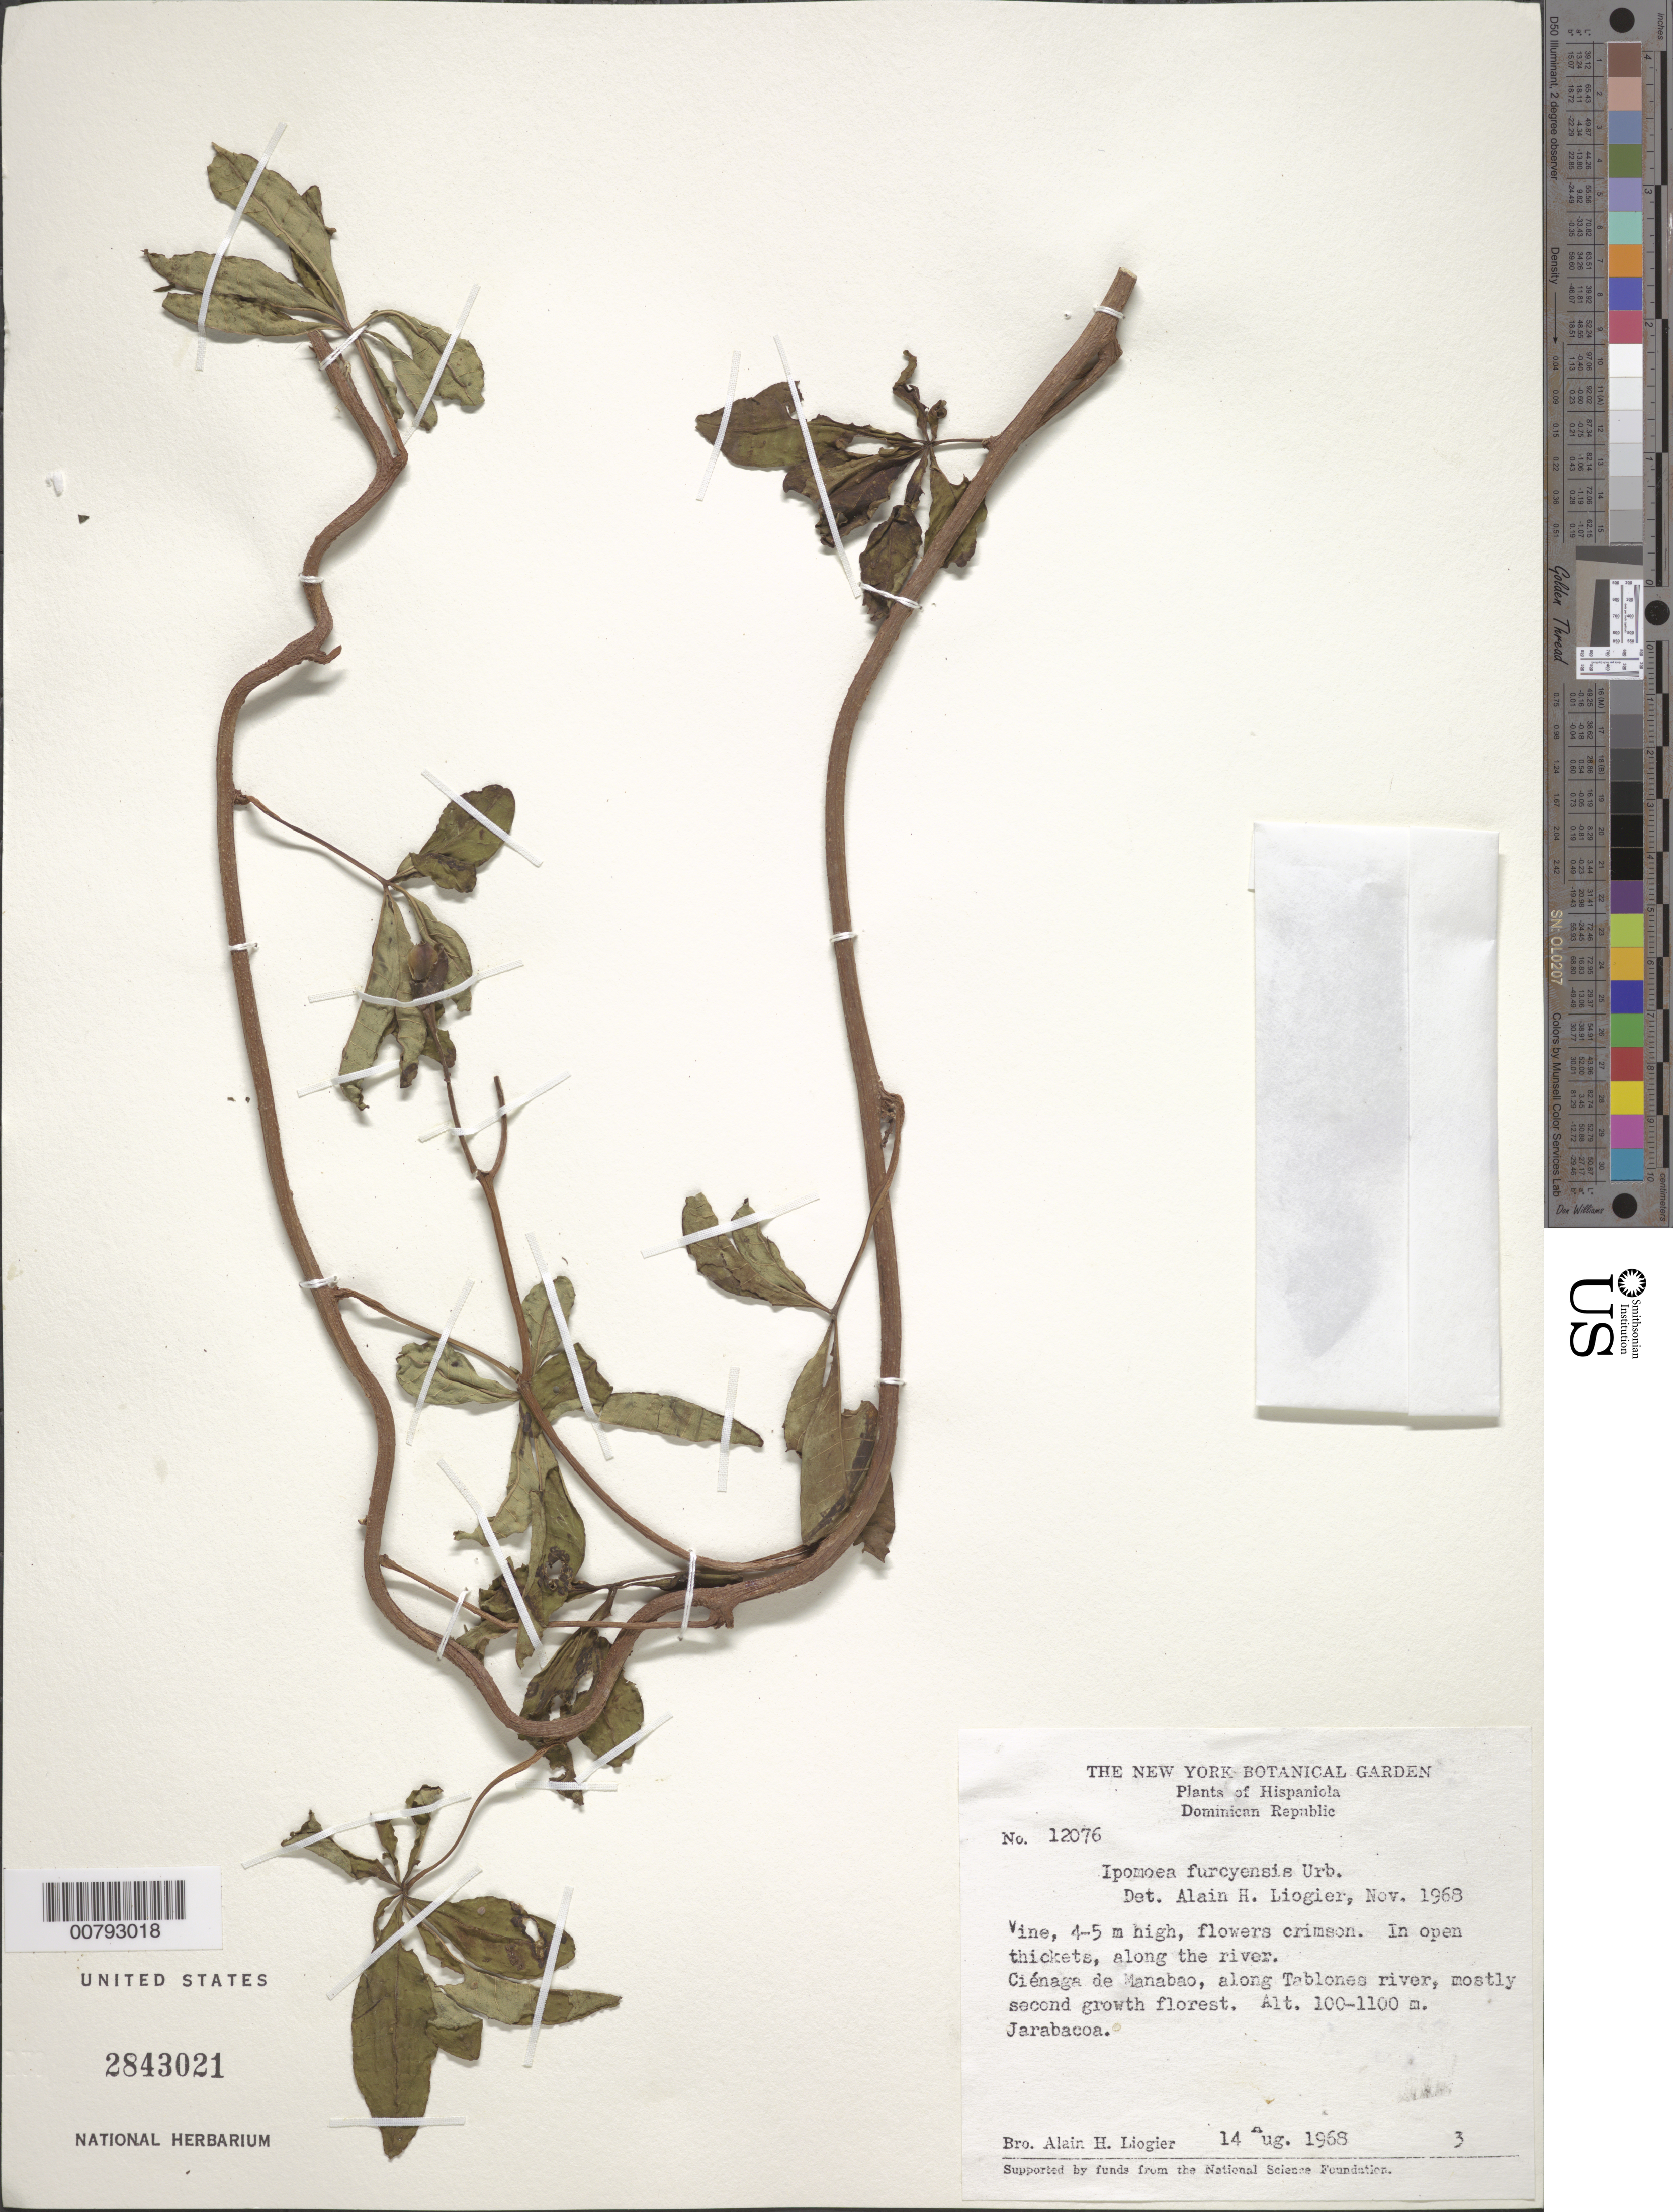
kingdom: Plantae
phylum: Tracheophyta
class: Magnoliopsida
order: Solanales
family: Convolvulaceae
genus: Ipomoea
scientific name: Ipomoea furcyensis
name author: Urb.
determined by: Liogier, Alain H.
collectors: A. H. Liogier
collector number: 12076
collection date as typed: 14 Aug 1968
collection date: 1968-08-14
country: Dominican Republic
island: Hispaniola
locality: Jarabacoa, Ciénaga de Manabao, along Tablones river.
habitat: In open thickets, along the river, mostly second growth forest.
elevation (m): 100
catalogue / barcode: US 2843021